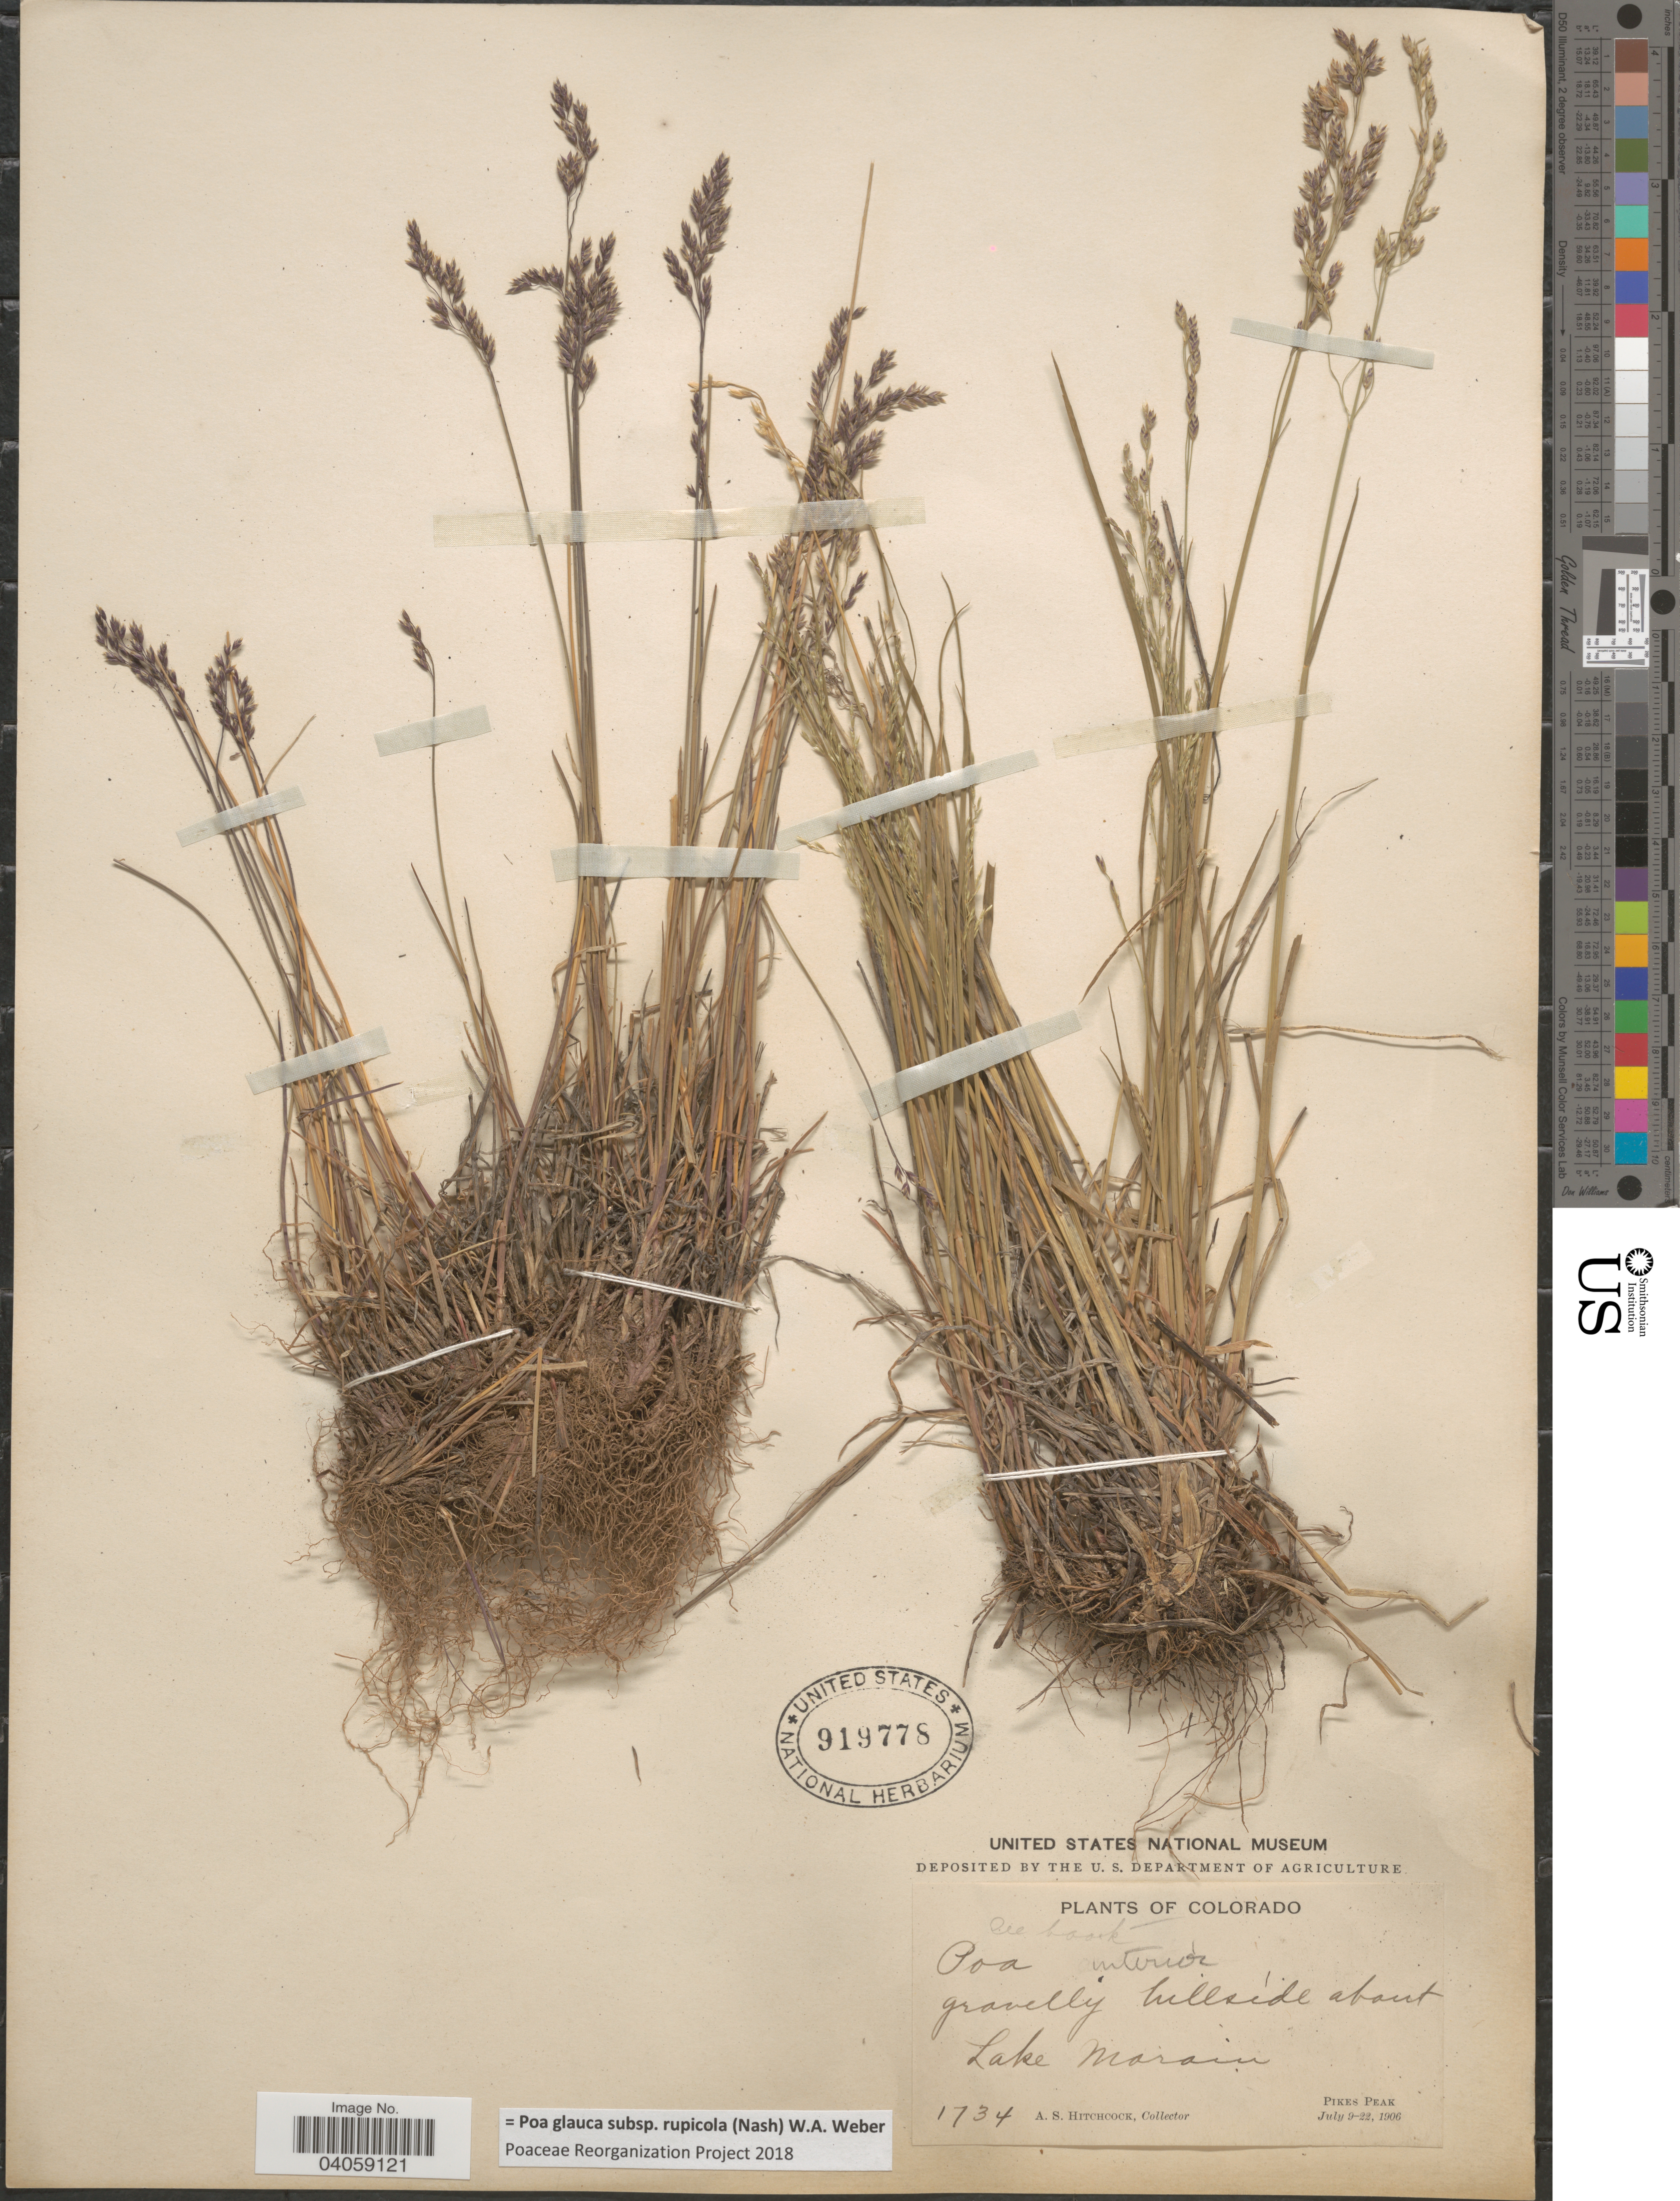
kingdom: Plantae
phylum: Tracheophyta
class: Liliopsida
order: Poales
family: Poaceae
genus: Poa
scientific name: Poa glauca subsp. rupicola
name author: (Nash) W.A. Weber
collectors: A. S. Hitchcock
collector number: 1734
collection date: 1906-07-09/1906-07-22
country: United States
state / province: Colorado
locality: Gravelly hillside about Lake Morain. Pikes Peak.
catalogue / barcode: US 919778